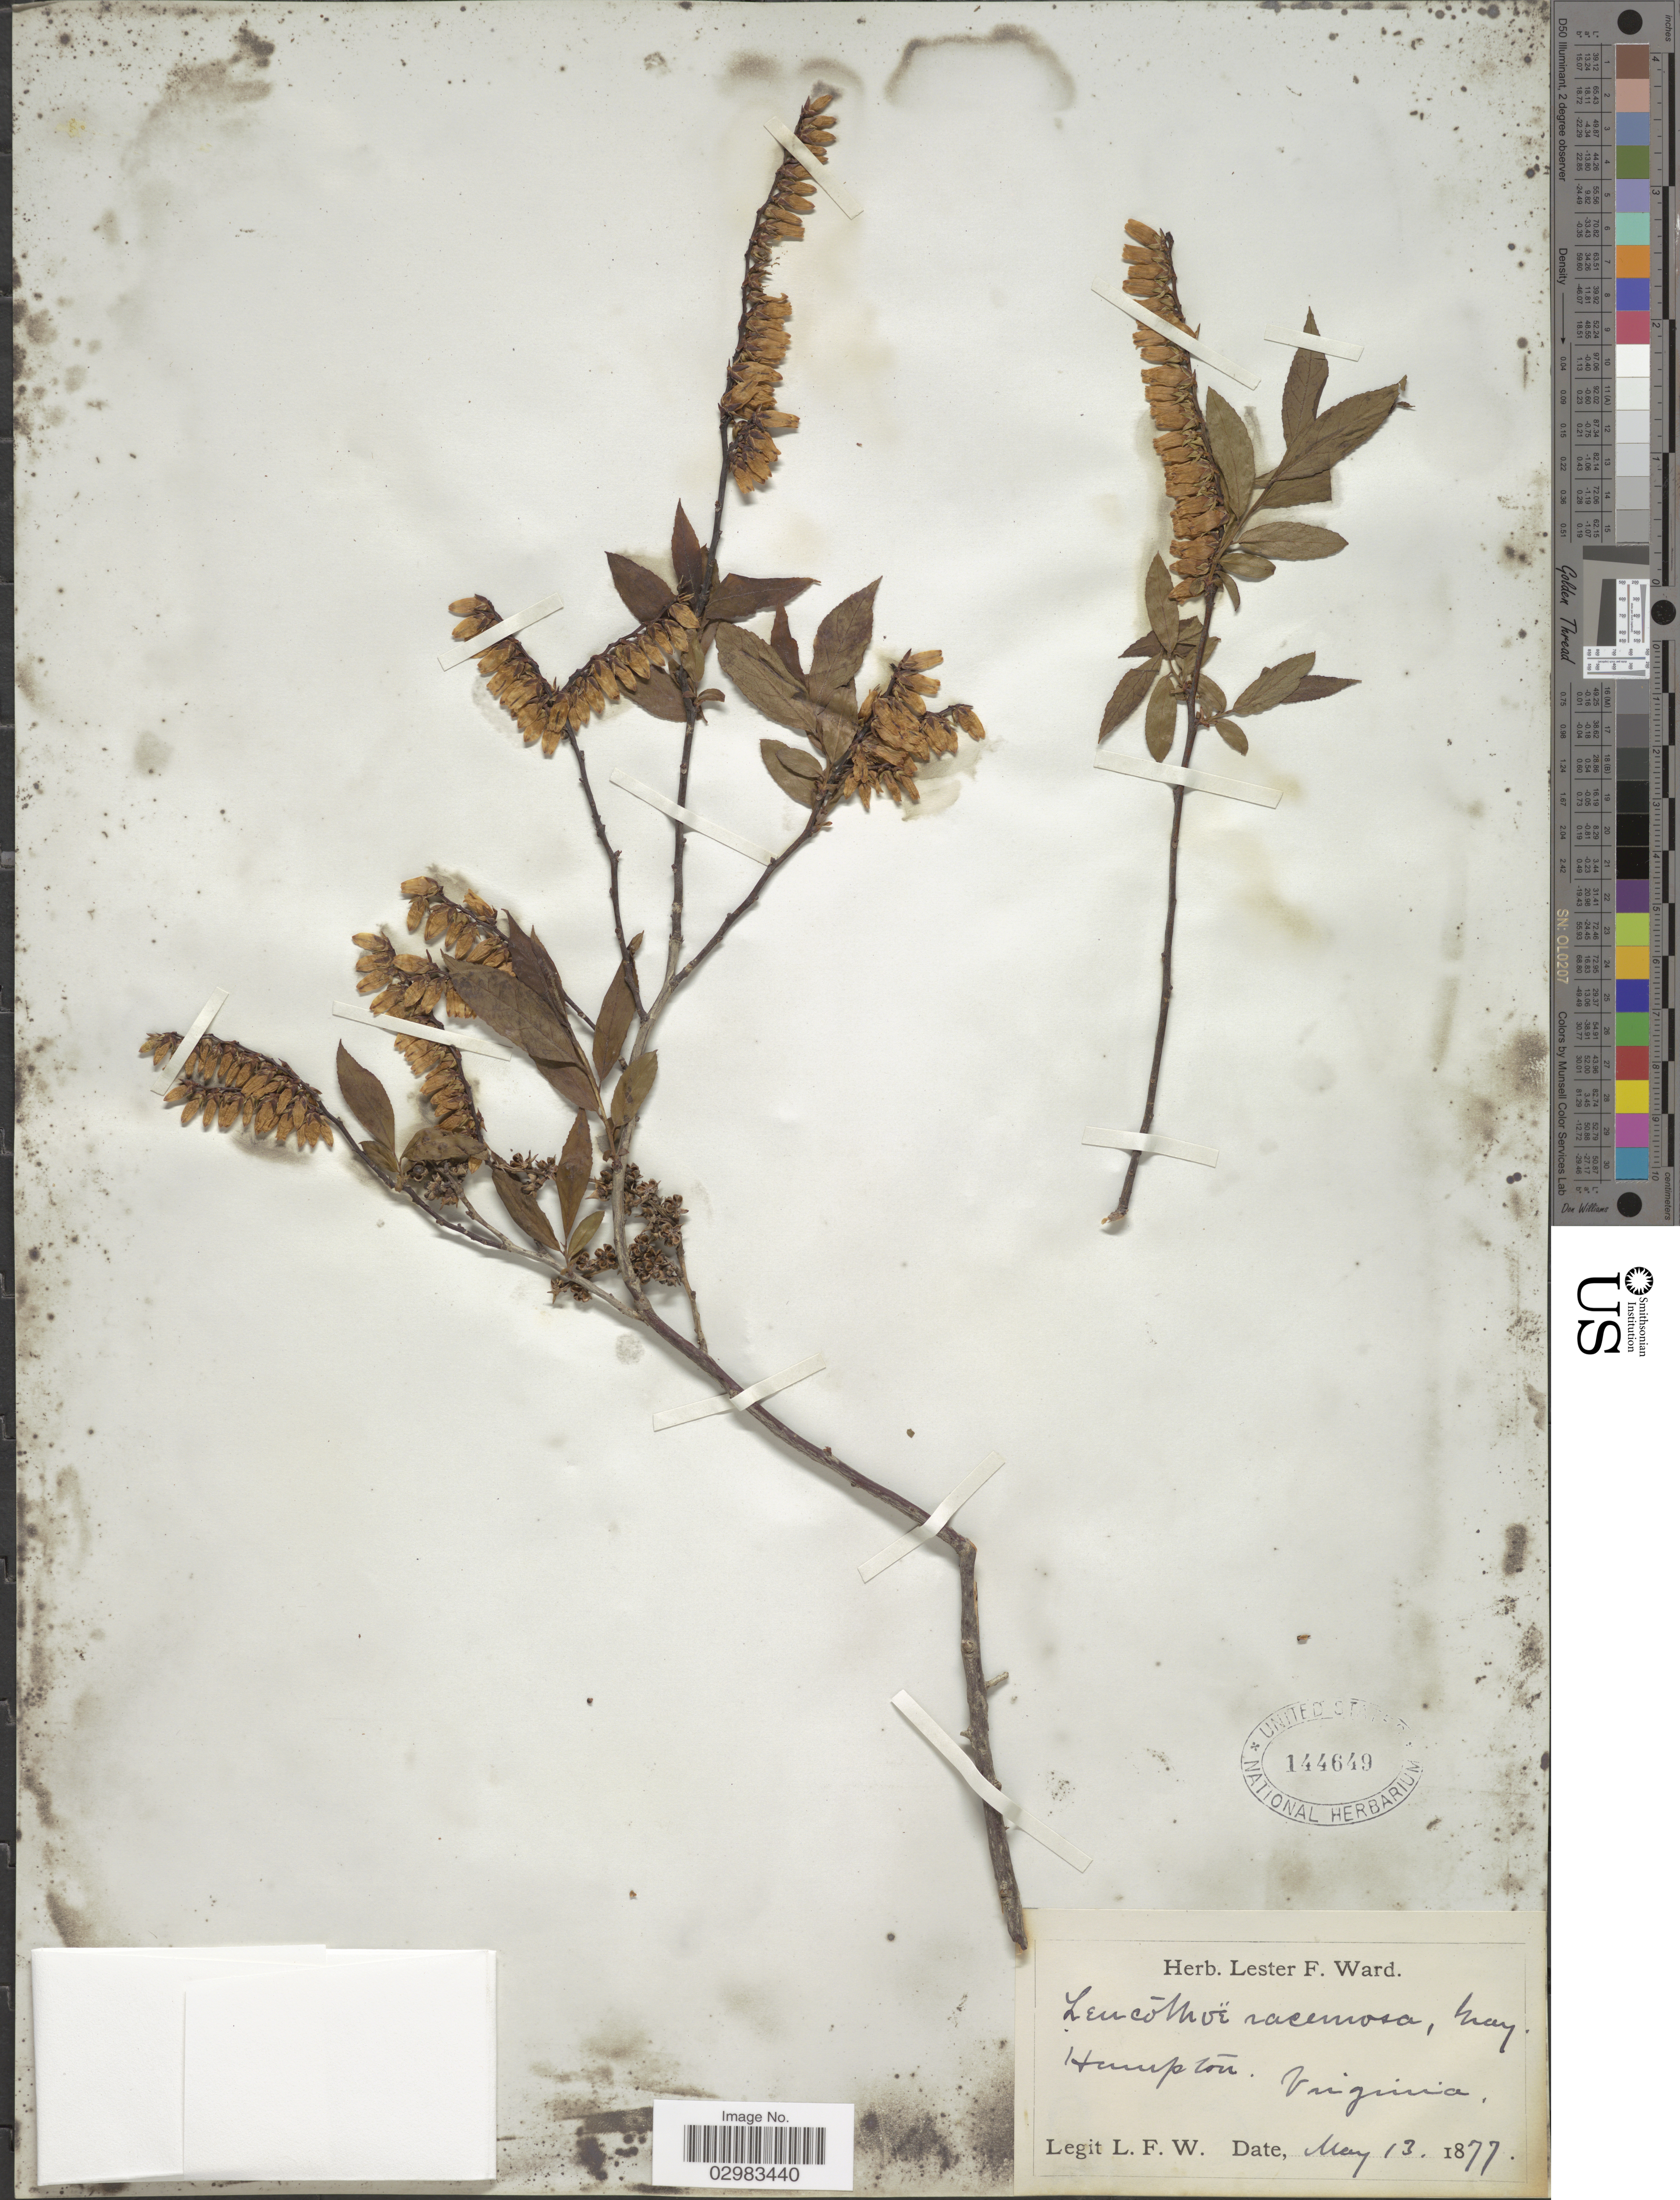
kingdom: Plantae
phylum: Tracheophyta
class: Magnoliopsida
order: Ericales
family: Ericaceae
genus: Leucothoe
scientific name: Leucothoë racemosa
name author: (L.) A. Gray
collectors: L. F. Ward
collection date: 1877-05-13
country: United States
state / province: Virginia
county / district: City of Hampton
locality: Hampton.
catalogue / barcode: US 144649